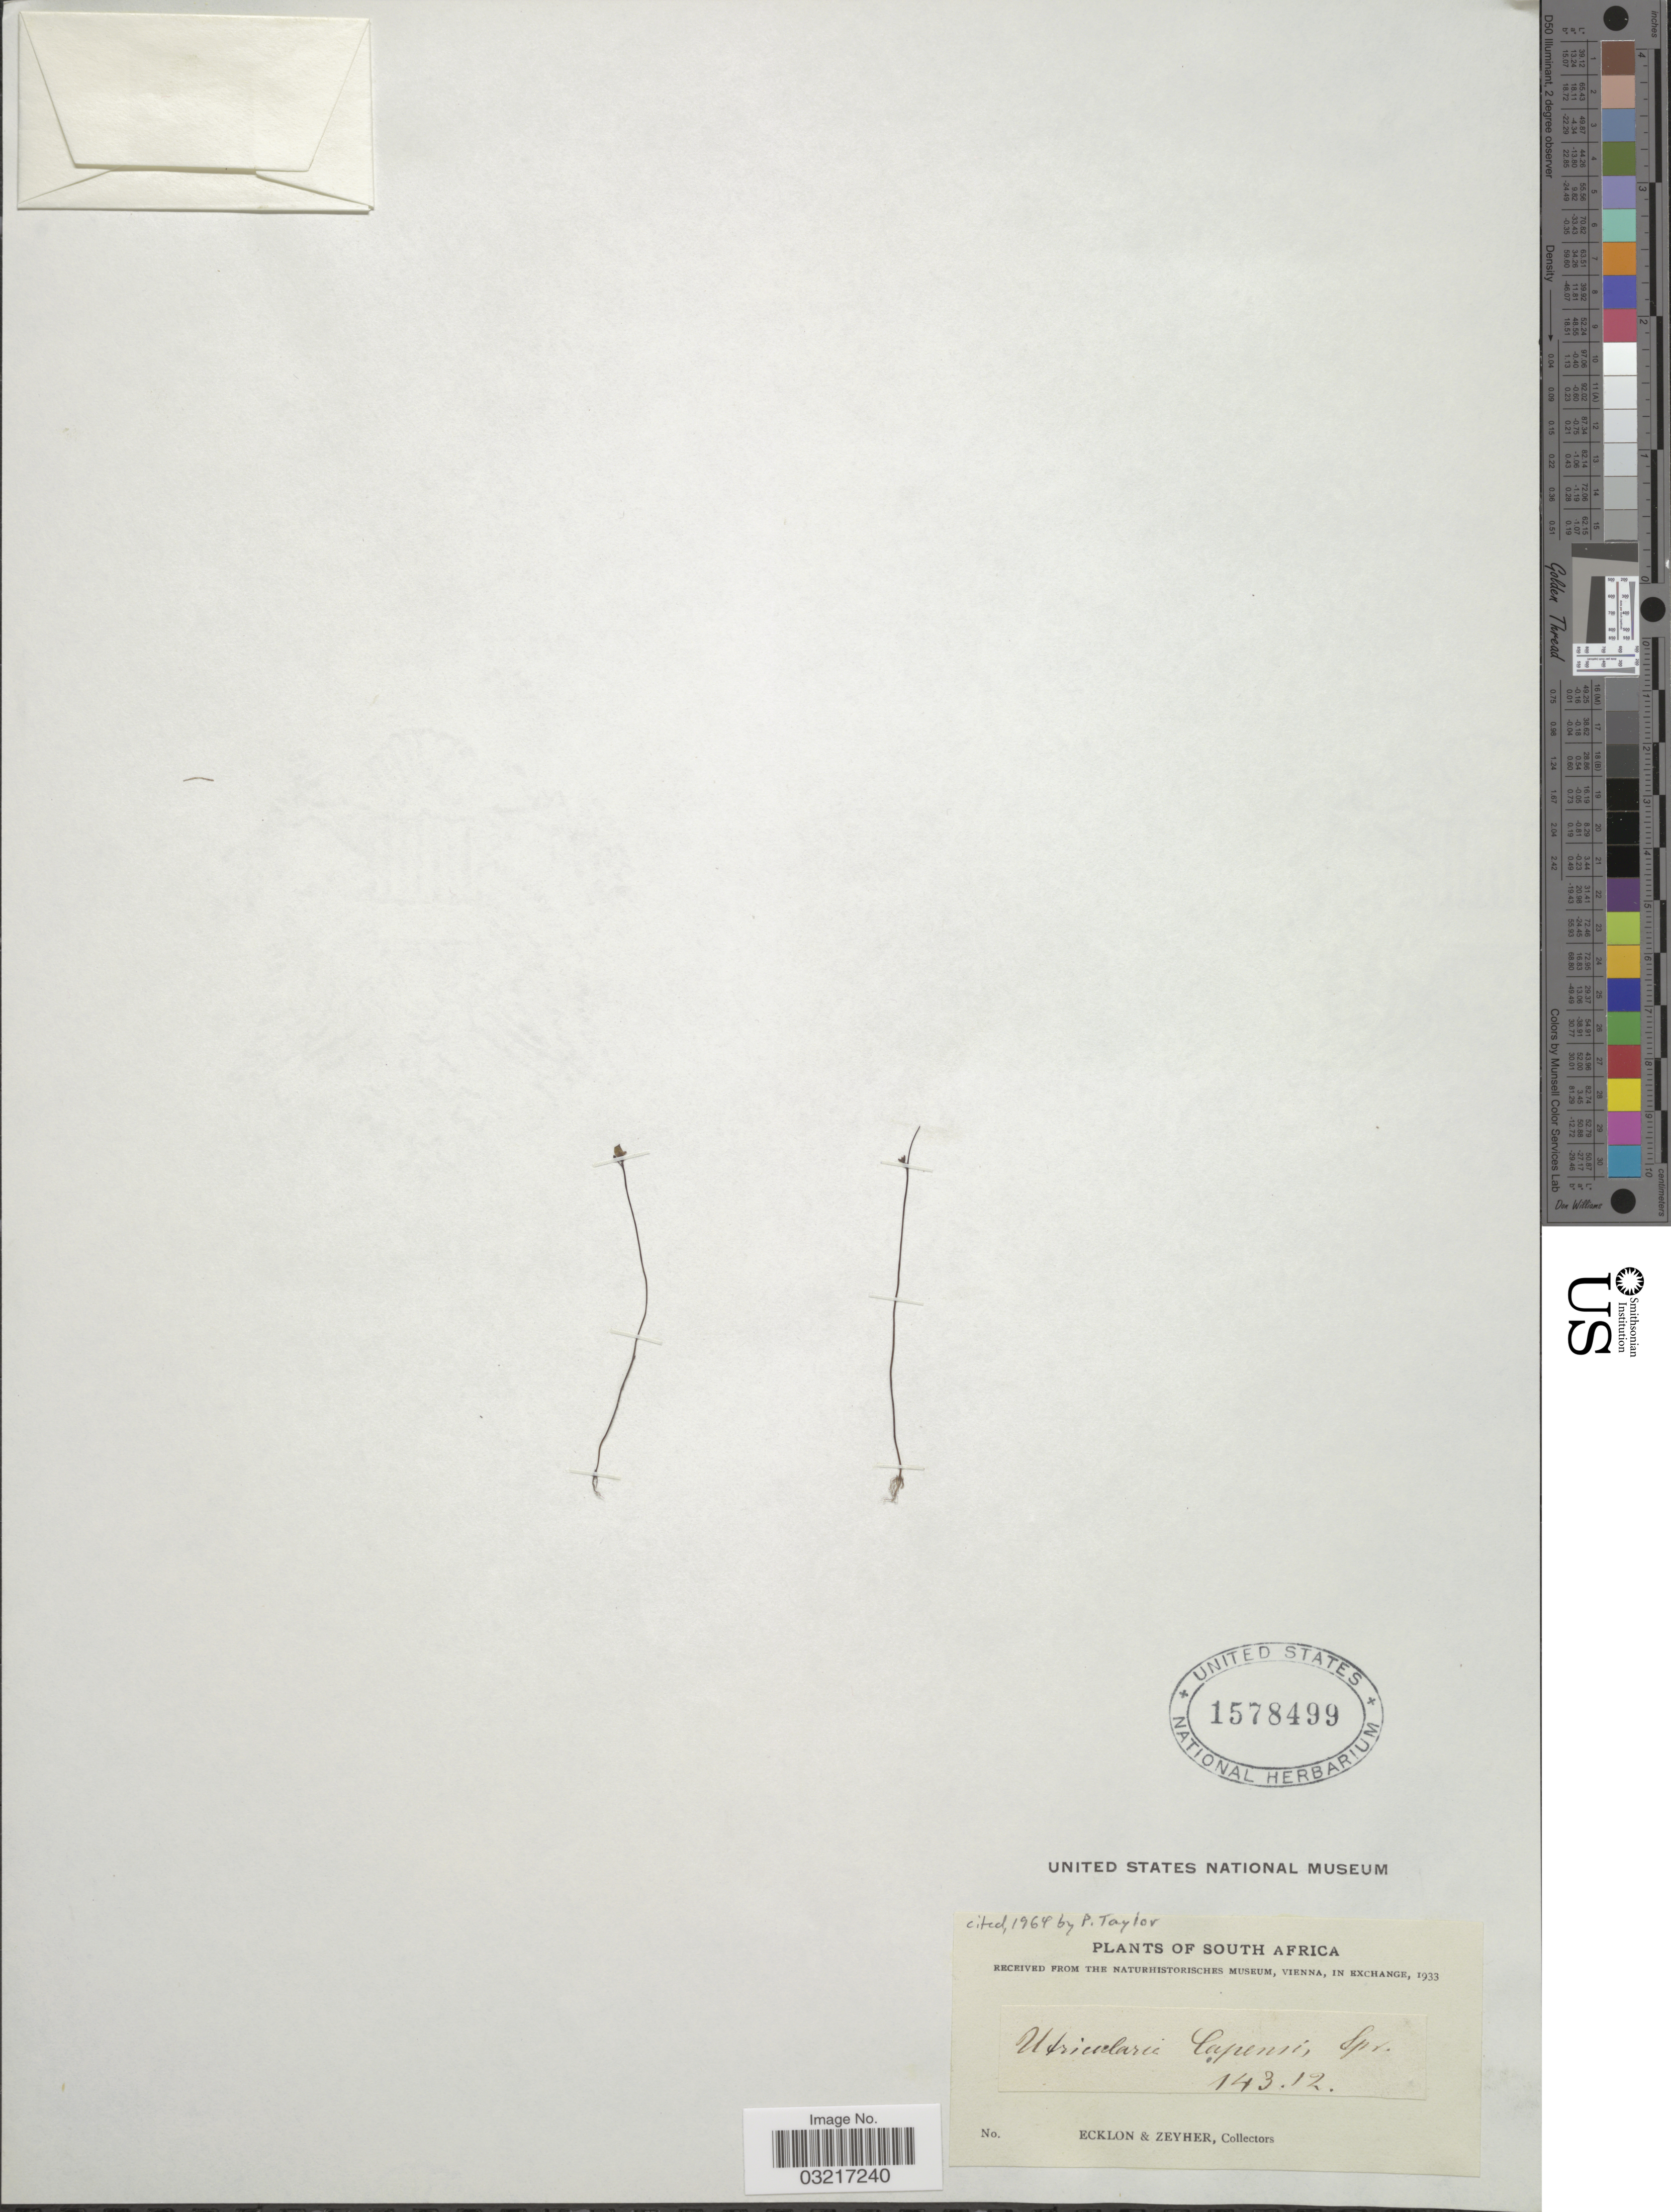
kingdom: Plantae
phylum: Tracheophyta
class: Magnoliopsida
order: Lamiales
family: Lentibulariaceae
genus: Utricularia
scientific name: Utricularia capensis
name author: Spreng.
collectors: -. Ecklon & -. Zeyher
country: South Africa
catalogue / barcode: US 1578499